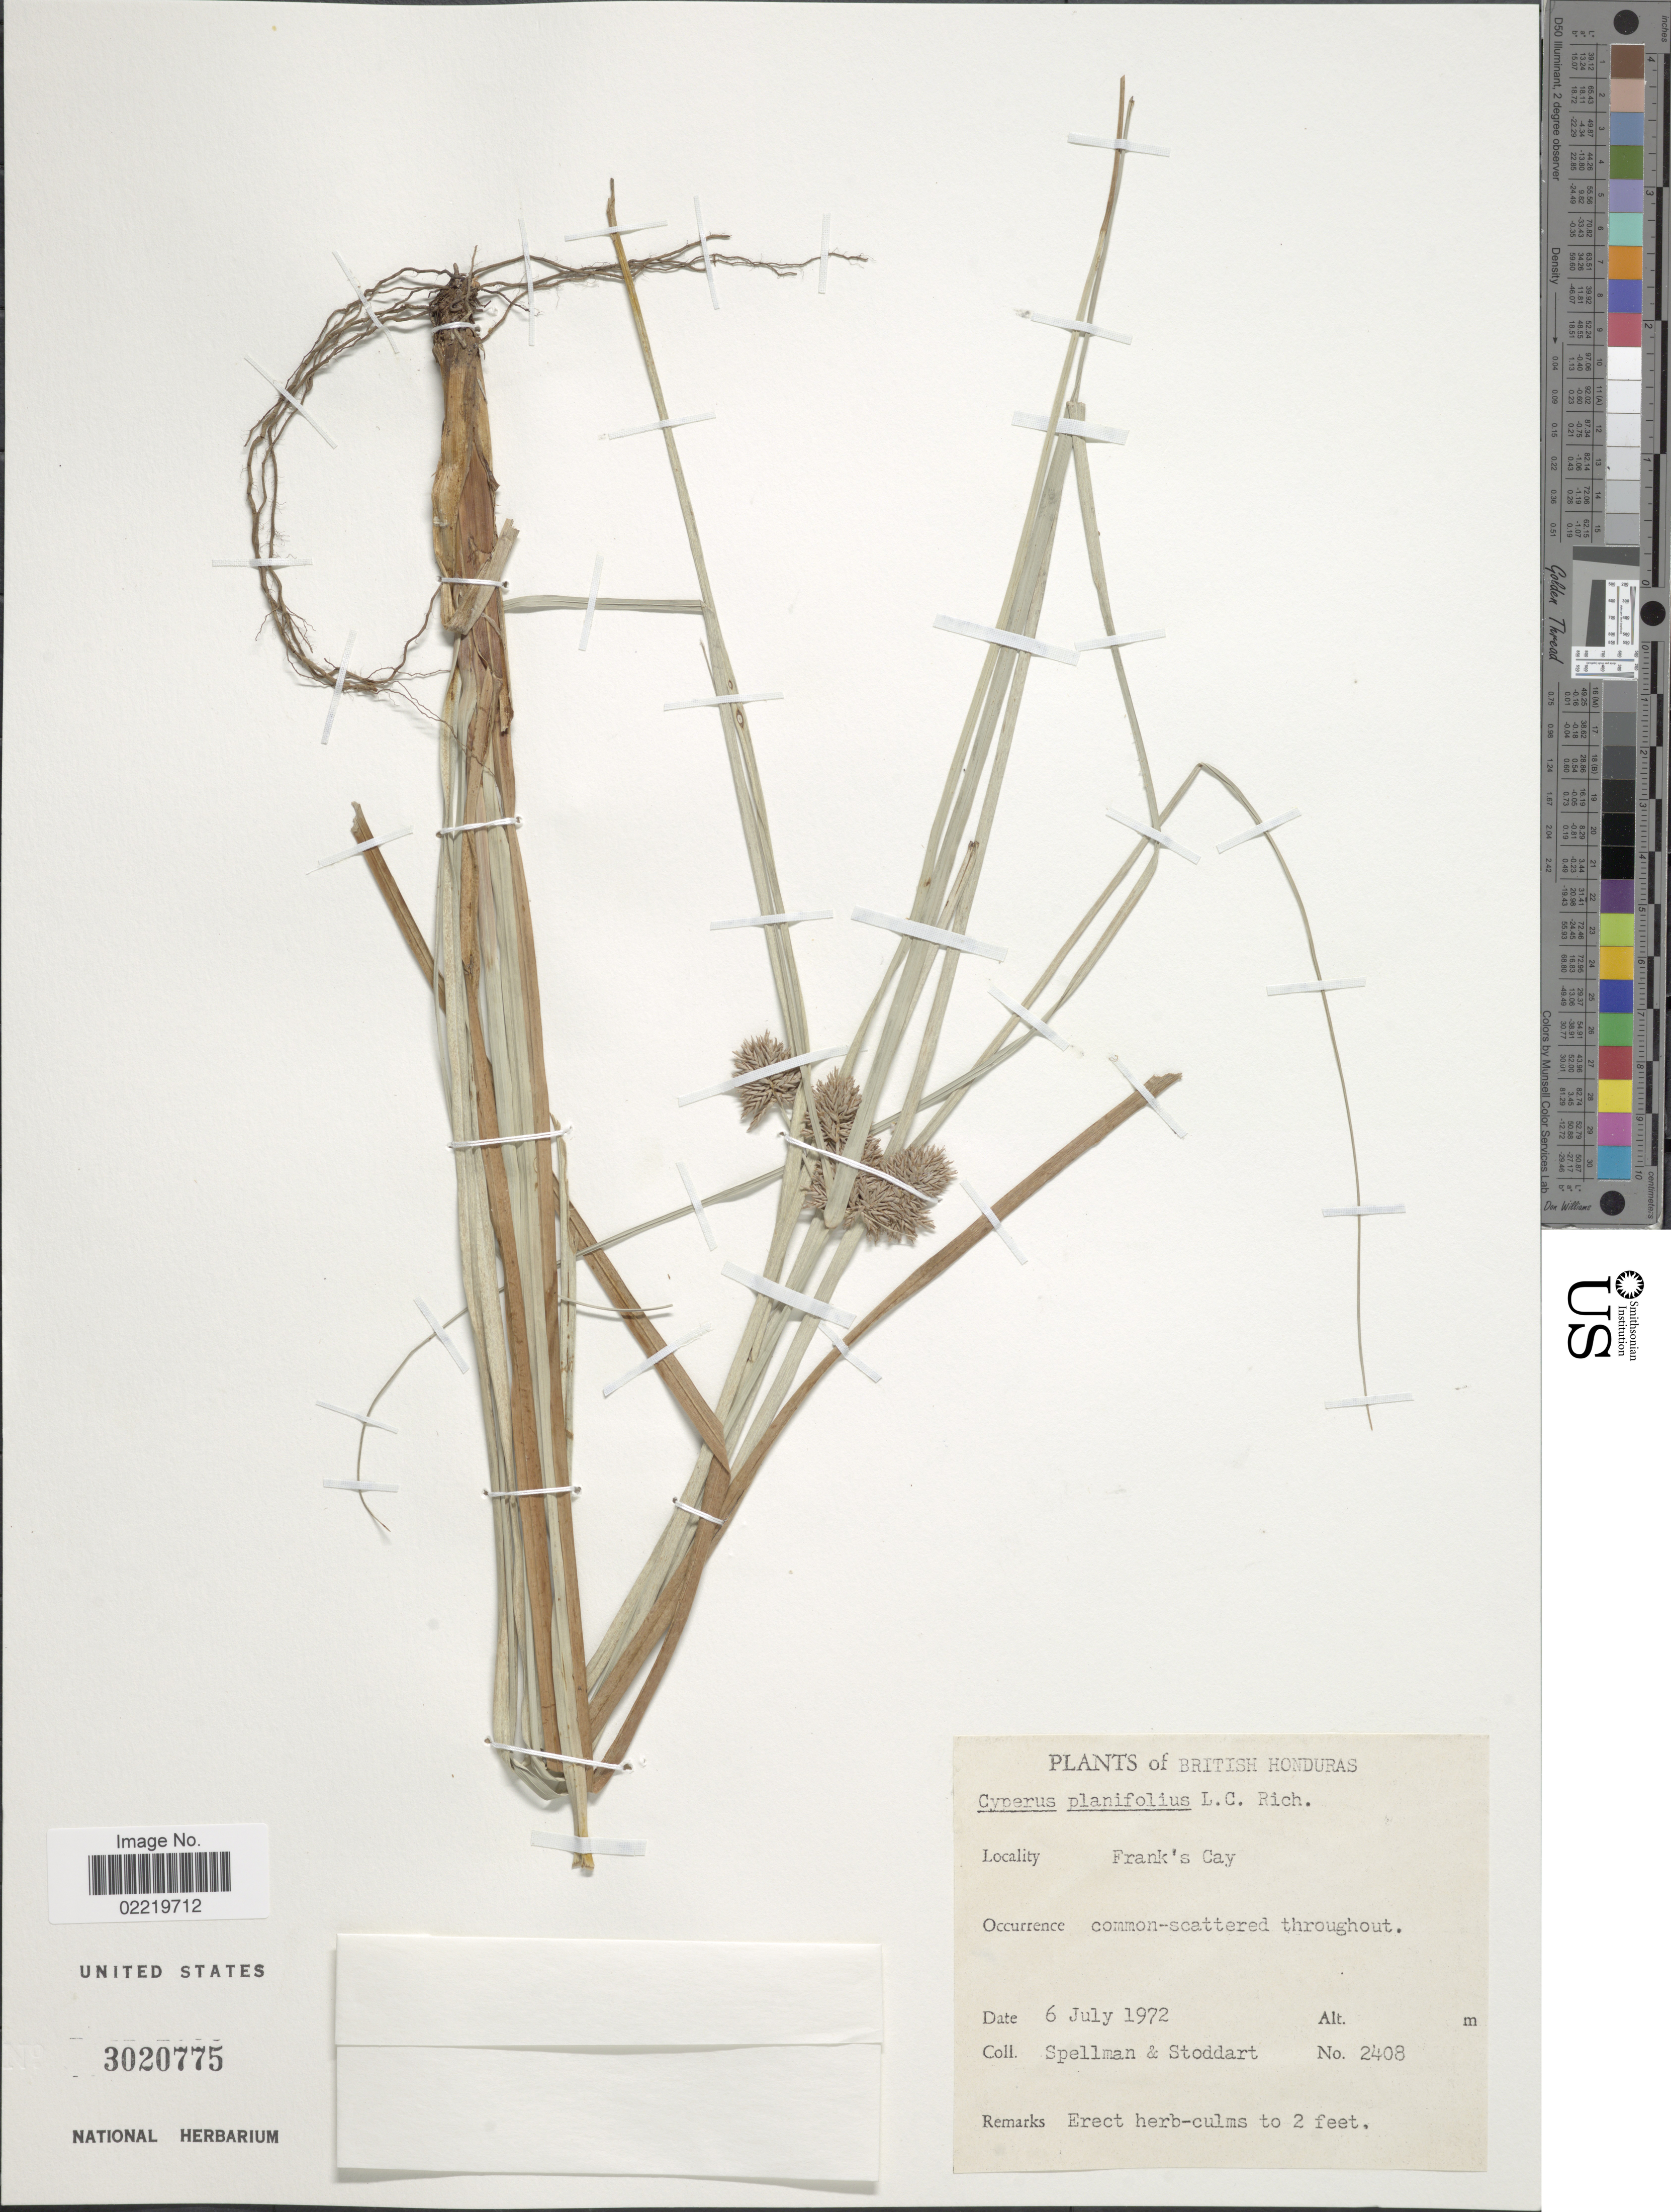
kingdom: Plantae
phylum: Tracheophyta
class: Liliopsida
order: Poales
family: Cyperaceae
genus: Cyperus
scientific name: Cyperus planifolius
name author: Rich.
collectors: Spellman, -- & -. Stoddart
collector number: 2408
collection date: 1972-07-06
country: Belize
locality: British Honduras, Frank's Cay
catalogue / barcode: US 3020775